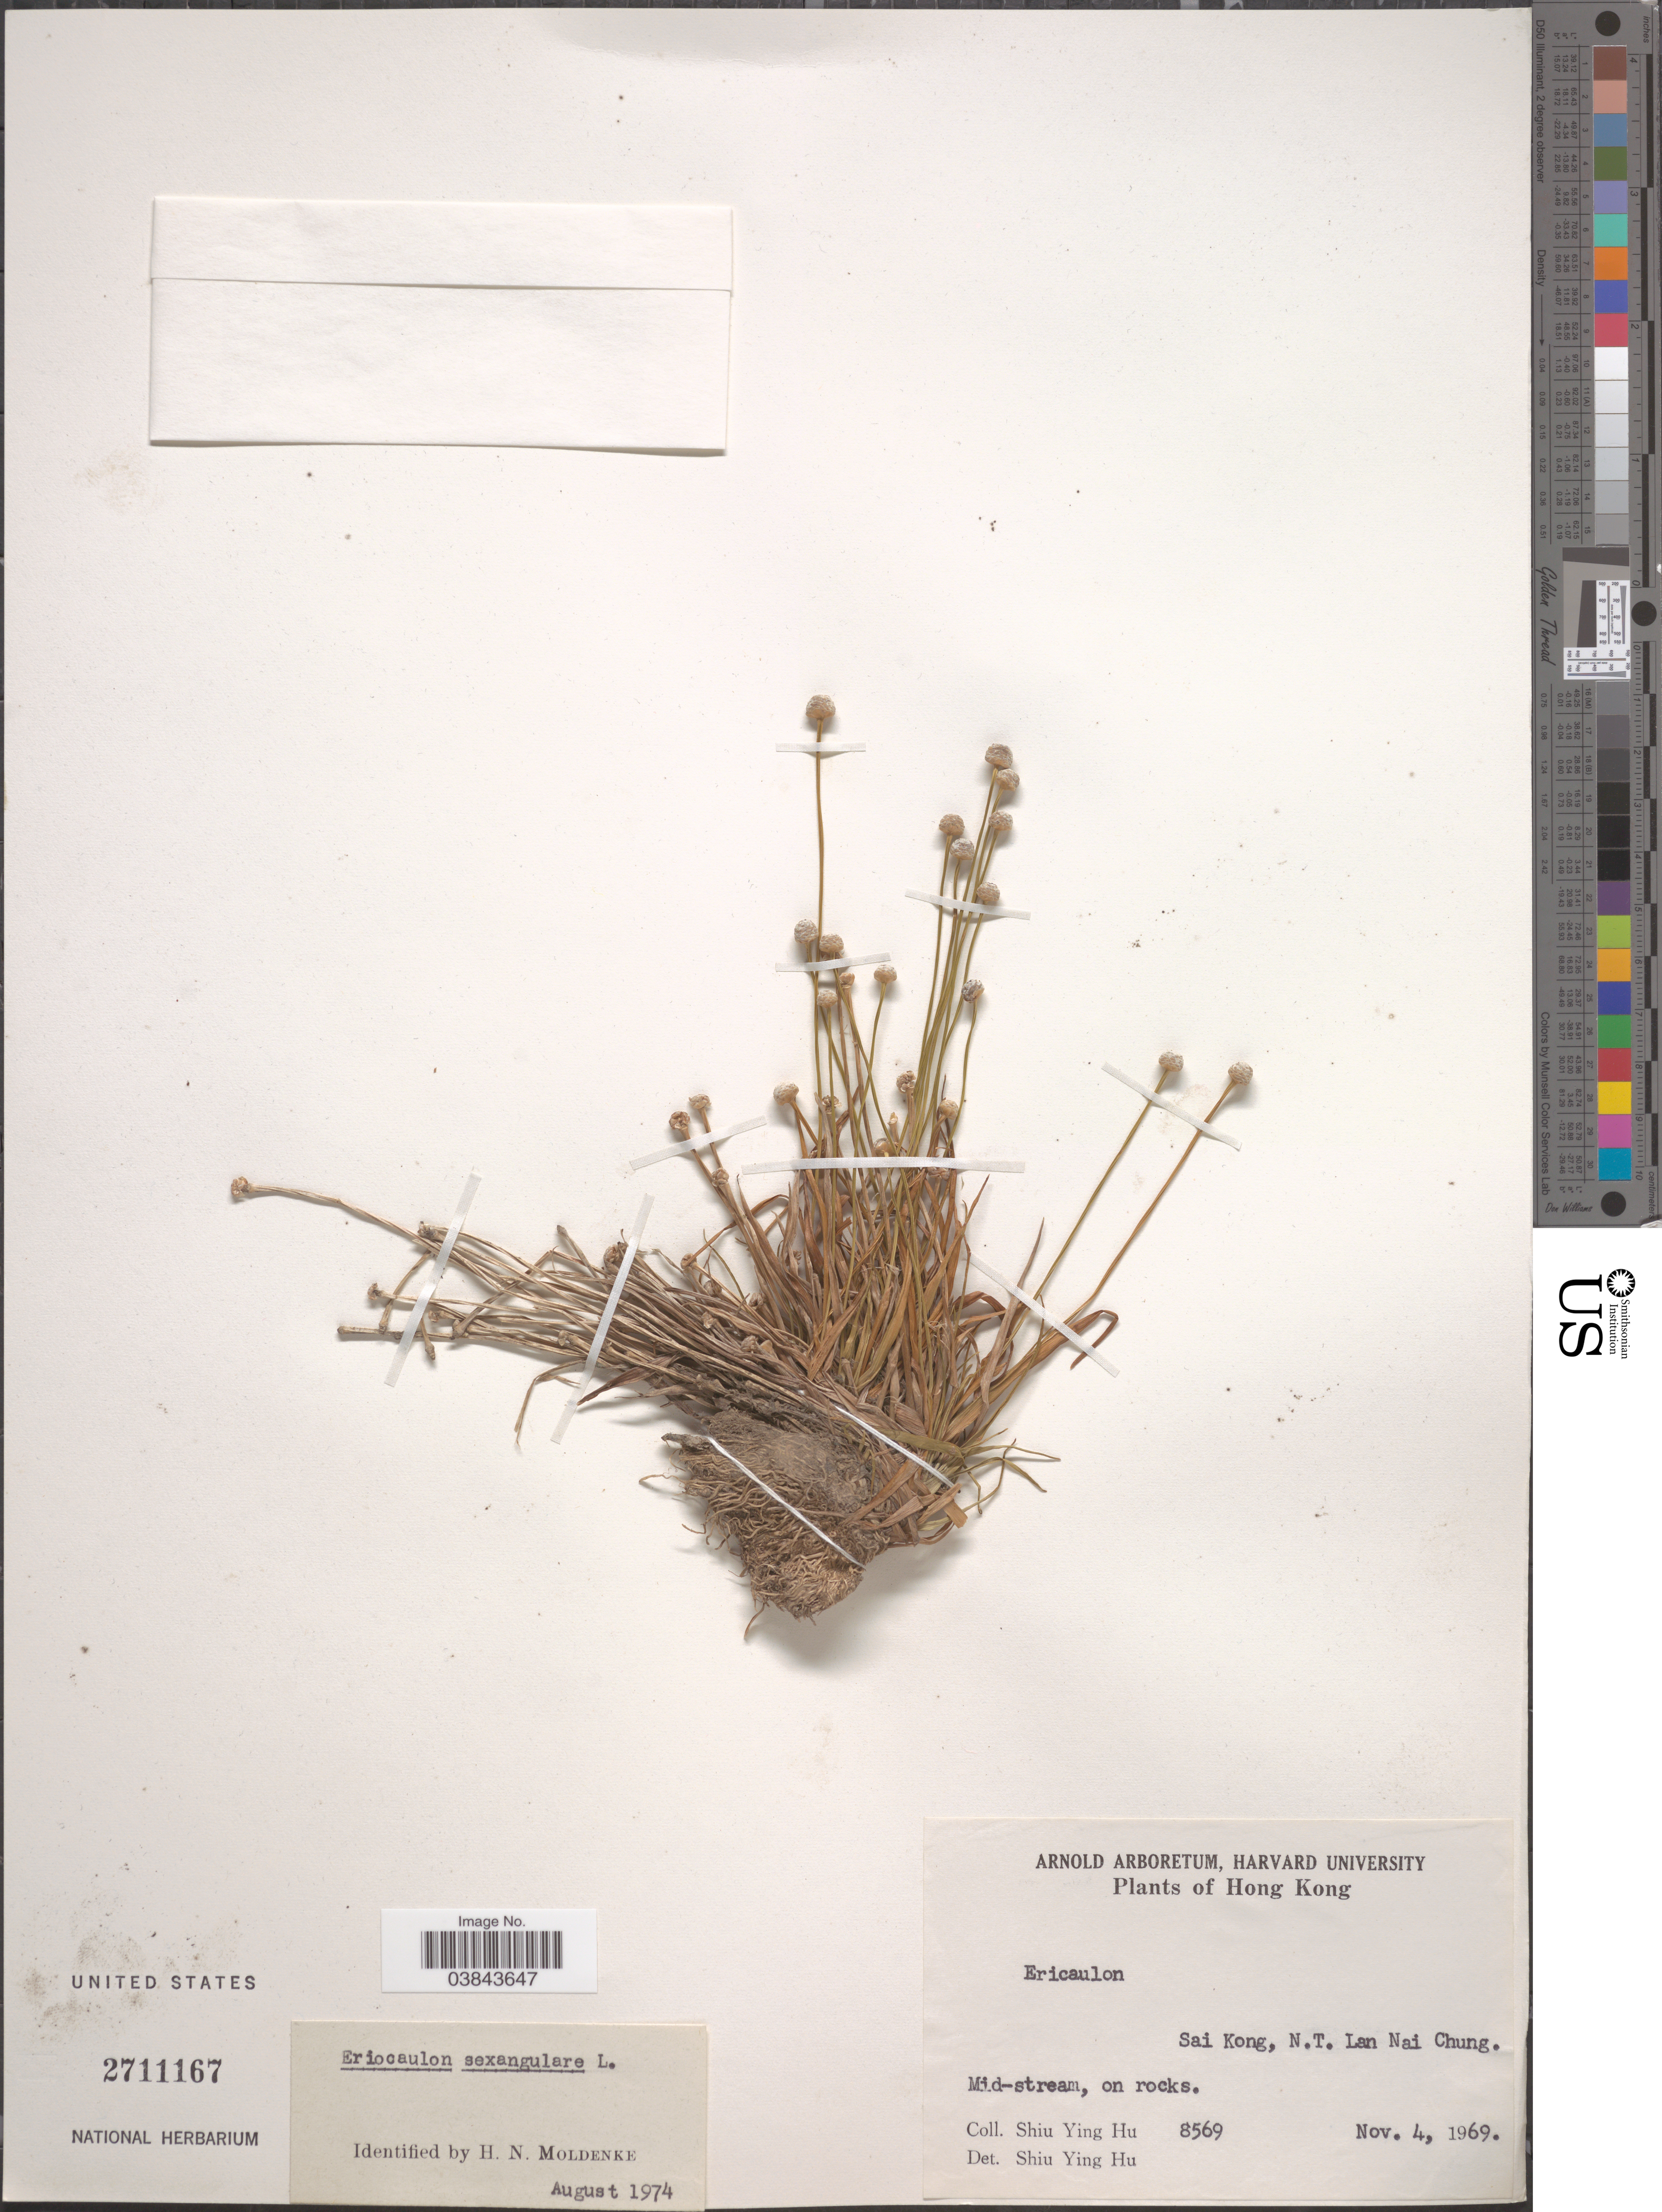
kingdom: Plantae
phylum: Tracheophyta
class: Liliopsida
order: Poales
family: Eriocaulaceae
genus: Eriocaulon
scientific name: Eriocaulon sexangulare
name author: L.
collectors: S. Y. Hu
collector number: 8569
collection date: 1969-11-04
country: China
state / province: Hong Kong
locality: Sai Kong, N.T. Lan Nai Chung.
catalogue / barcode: US 2711167